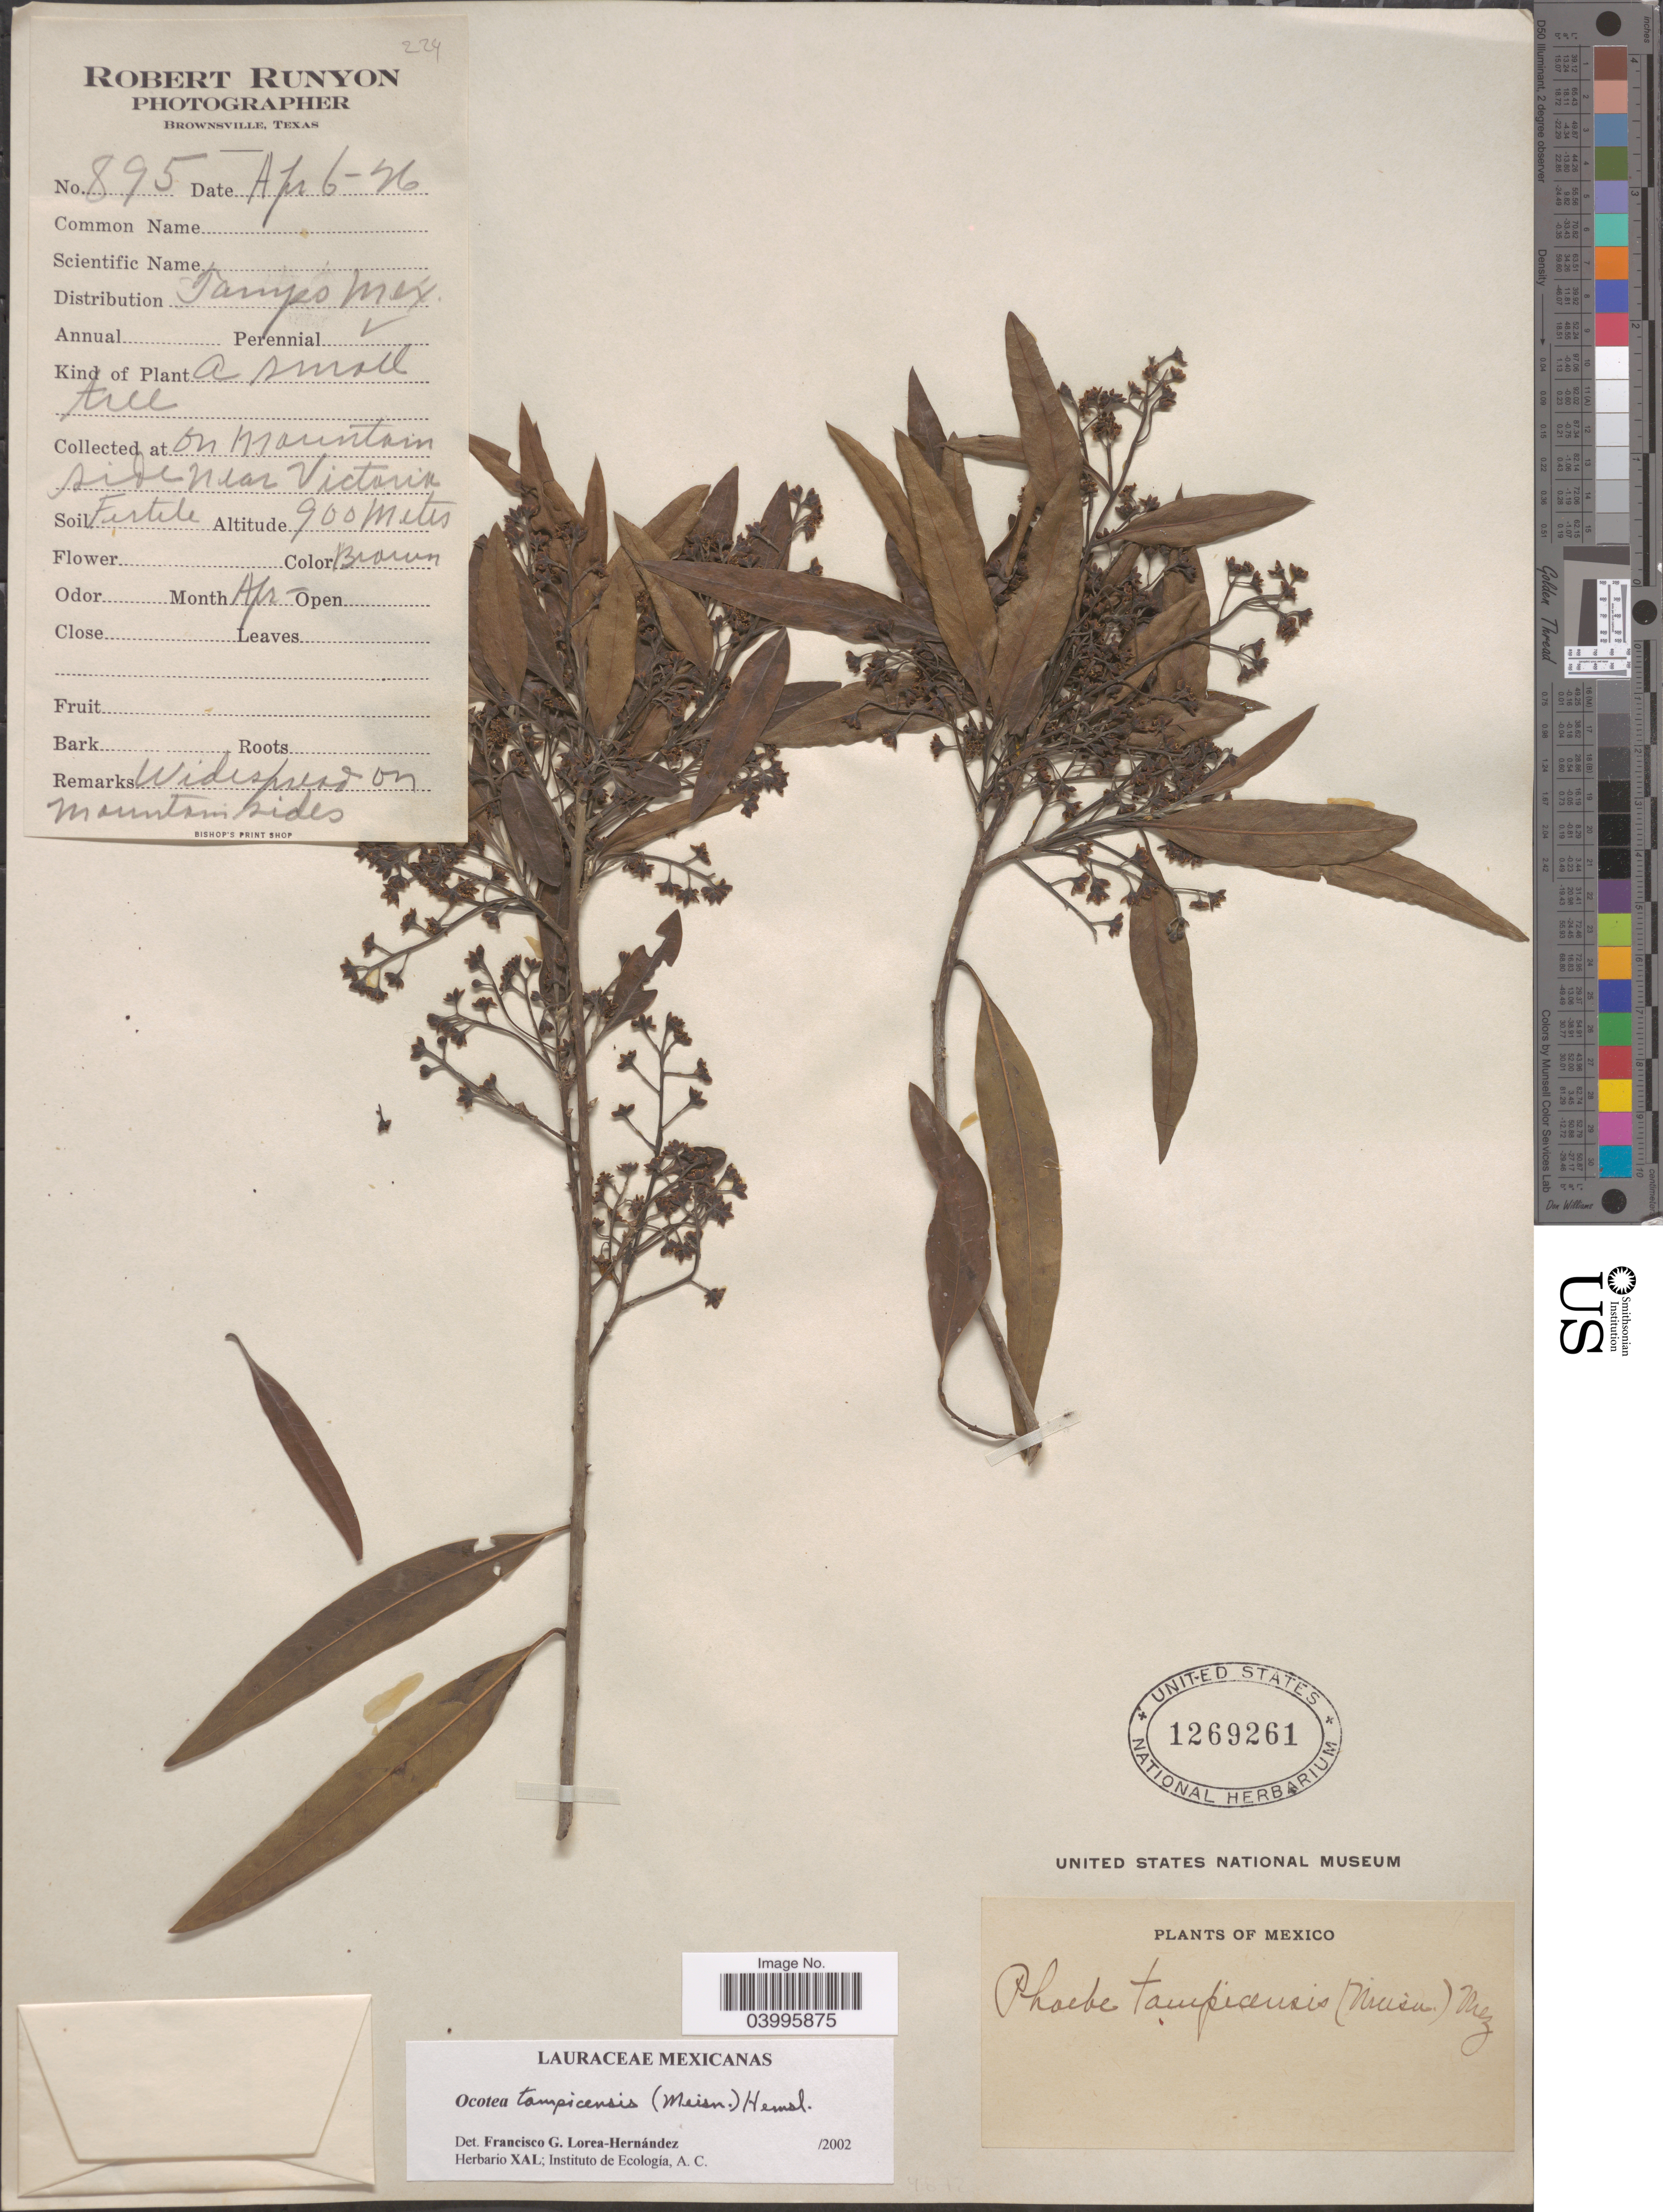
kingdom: Plantae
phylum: Tracheophyta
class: Magnoliopsida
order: Laurales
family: Lauraceae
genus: Ocotea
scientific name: Ocotea tampicensis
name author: (Meisn.) Hemsl.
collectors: R. Runyon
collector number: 895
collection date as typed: Transcribed d/m/y: 6/4/26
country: Mexico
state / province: Tamaulipas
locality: On mountain side near Victoria.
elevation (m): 900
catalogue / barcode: US 1269261